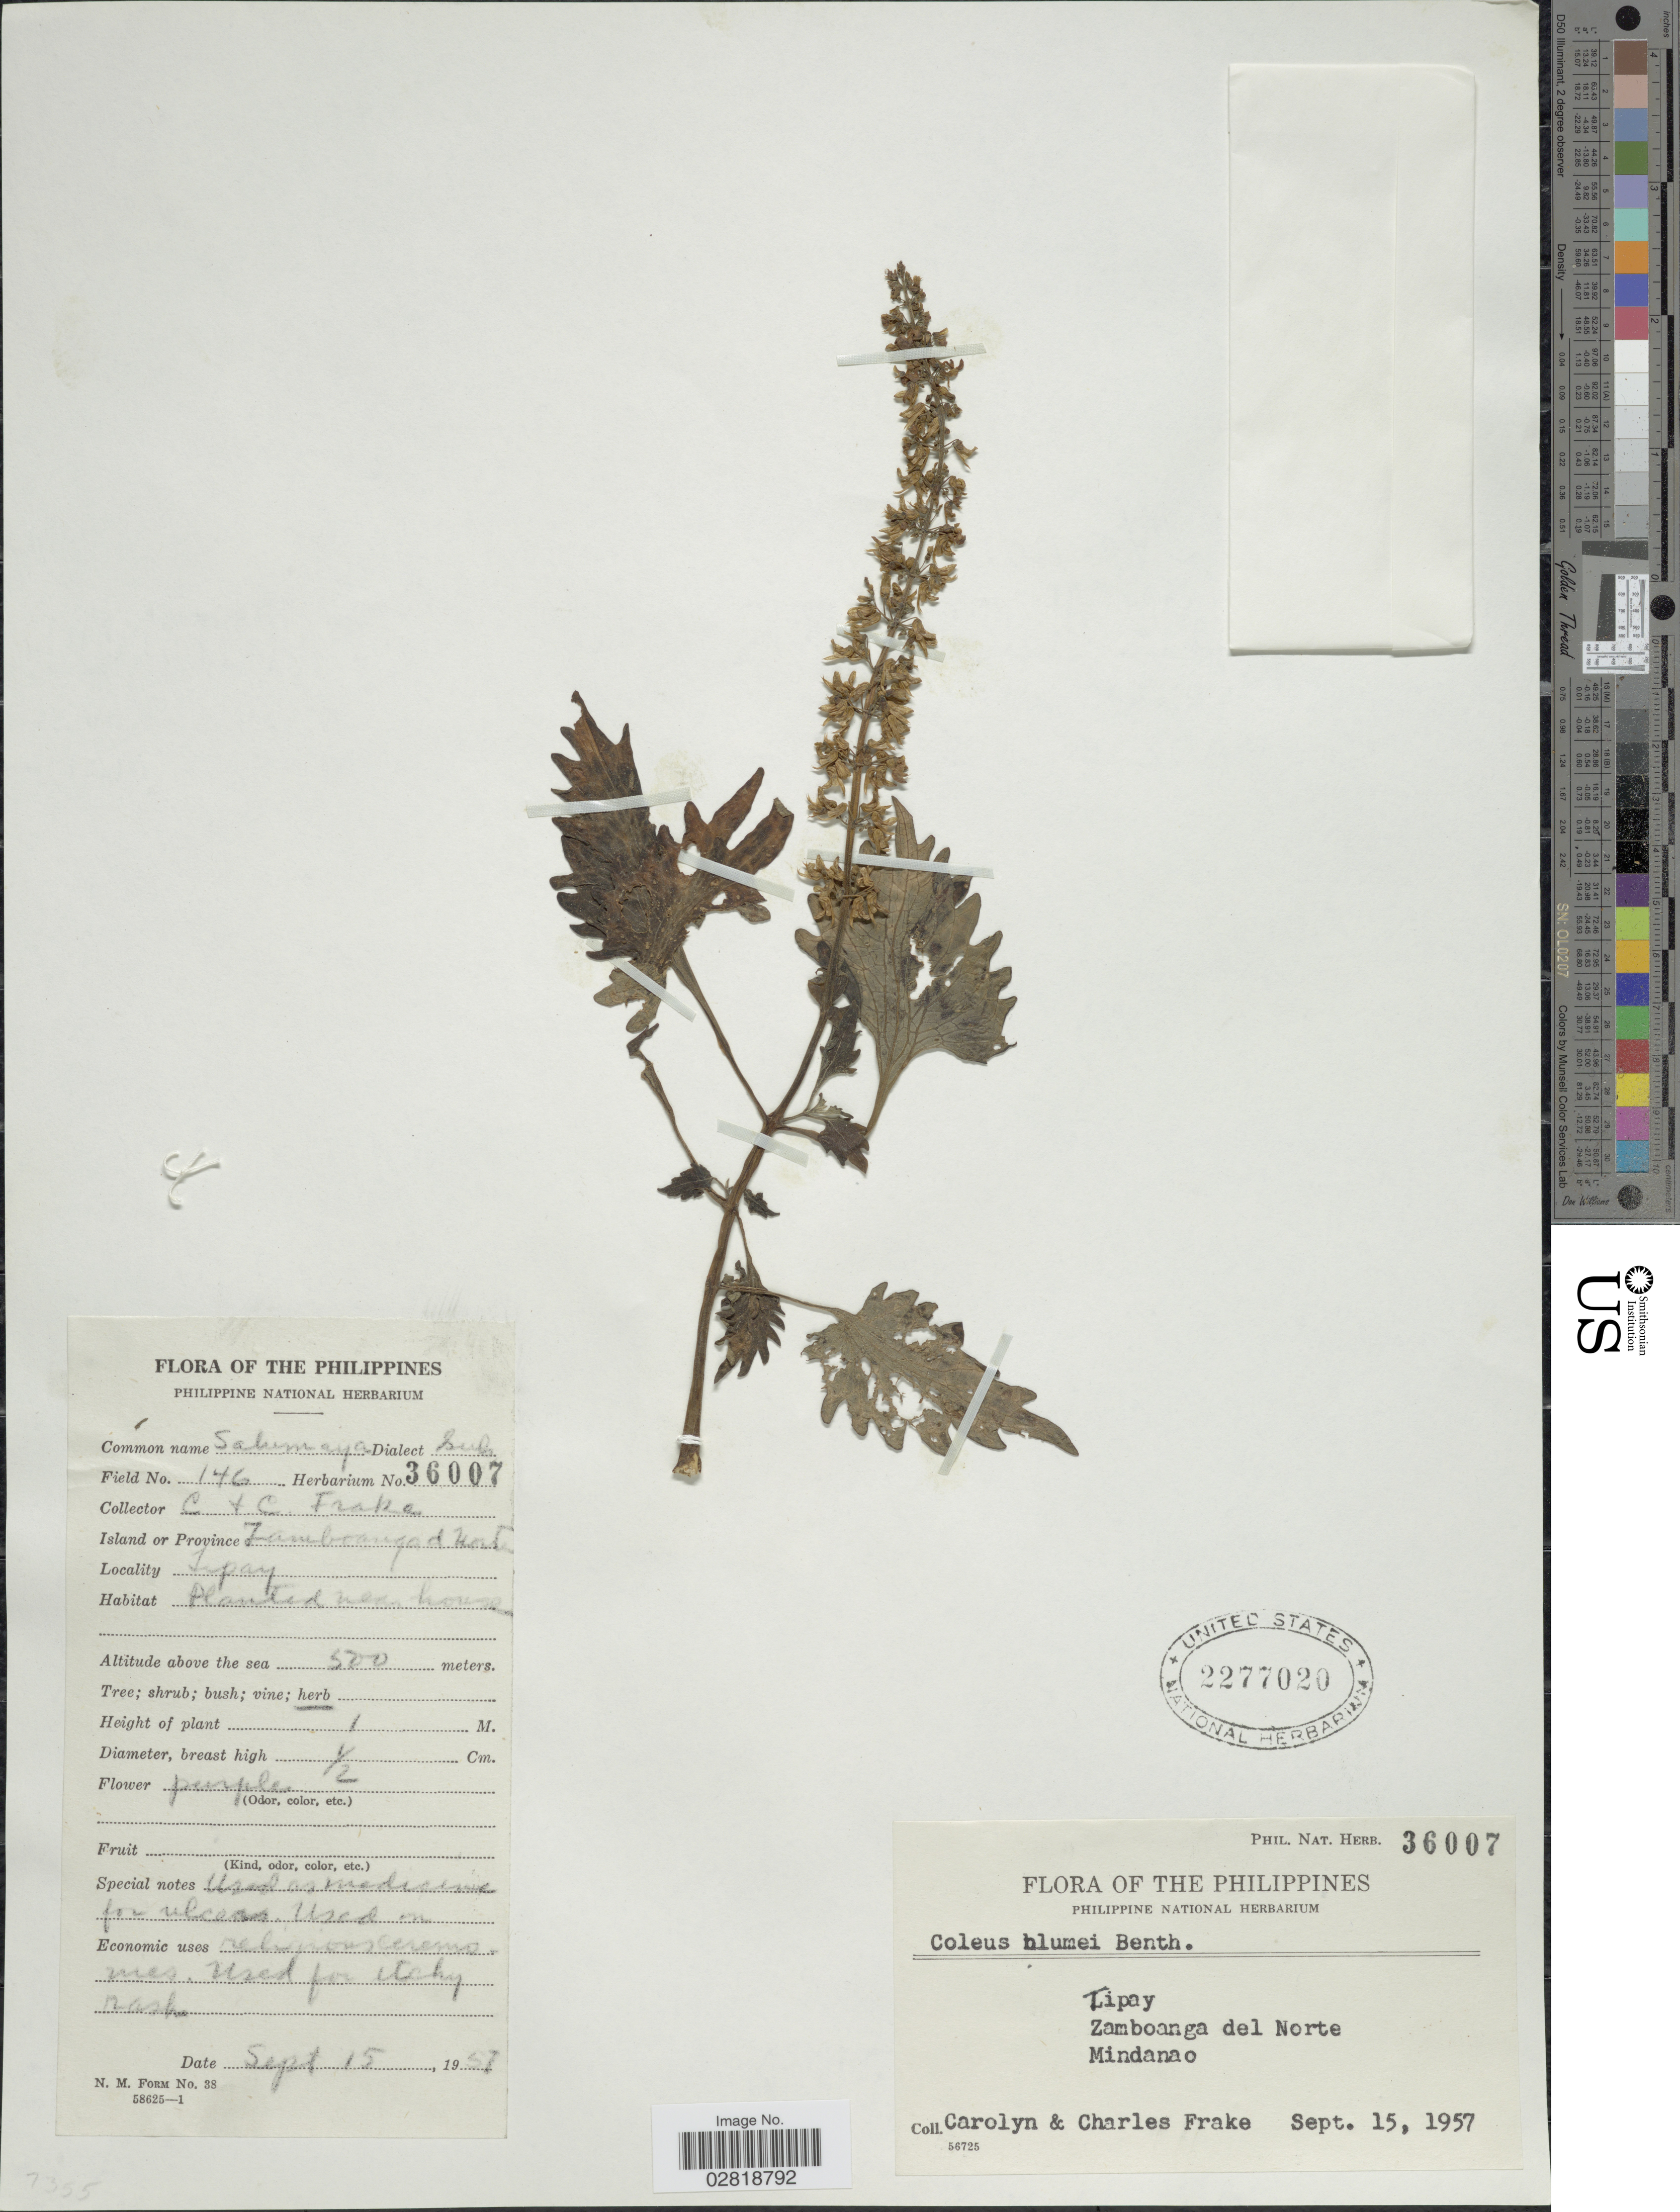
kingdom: Plantae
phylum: Tracheophyta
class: Magnoliopsida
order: Lamiales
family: Lamiaceae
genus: Plectranthus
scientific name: Plectranthus scutellarioides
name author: (L.) R. Br.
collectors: C. M. Frake & C. O. Frake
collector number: Phil Nat. Herb. 36007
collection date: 1957-09-15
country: Philippines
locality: Tipay. Zamboanga del Norte. Mindanao.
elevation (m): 500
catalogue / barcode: US 2277020